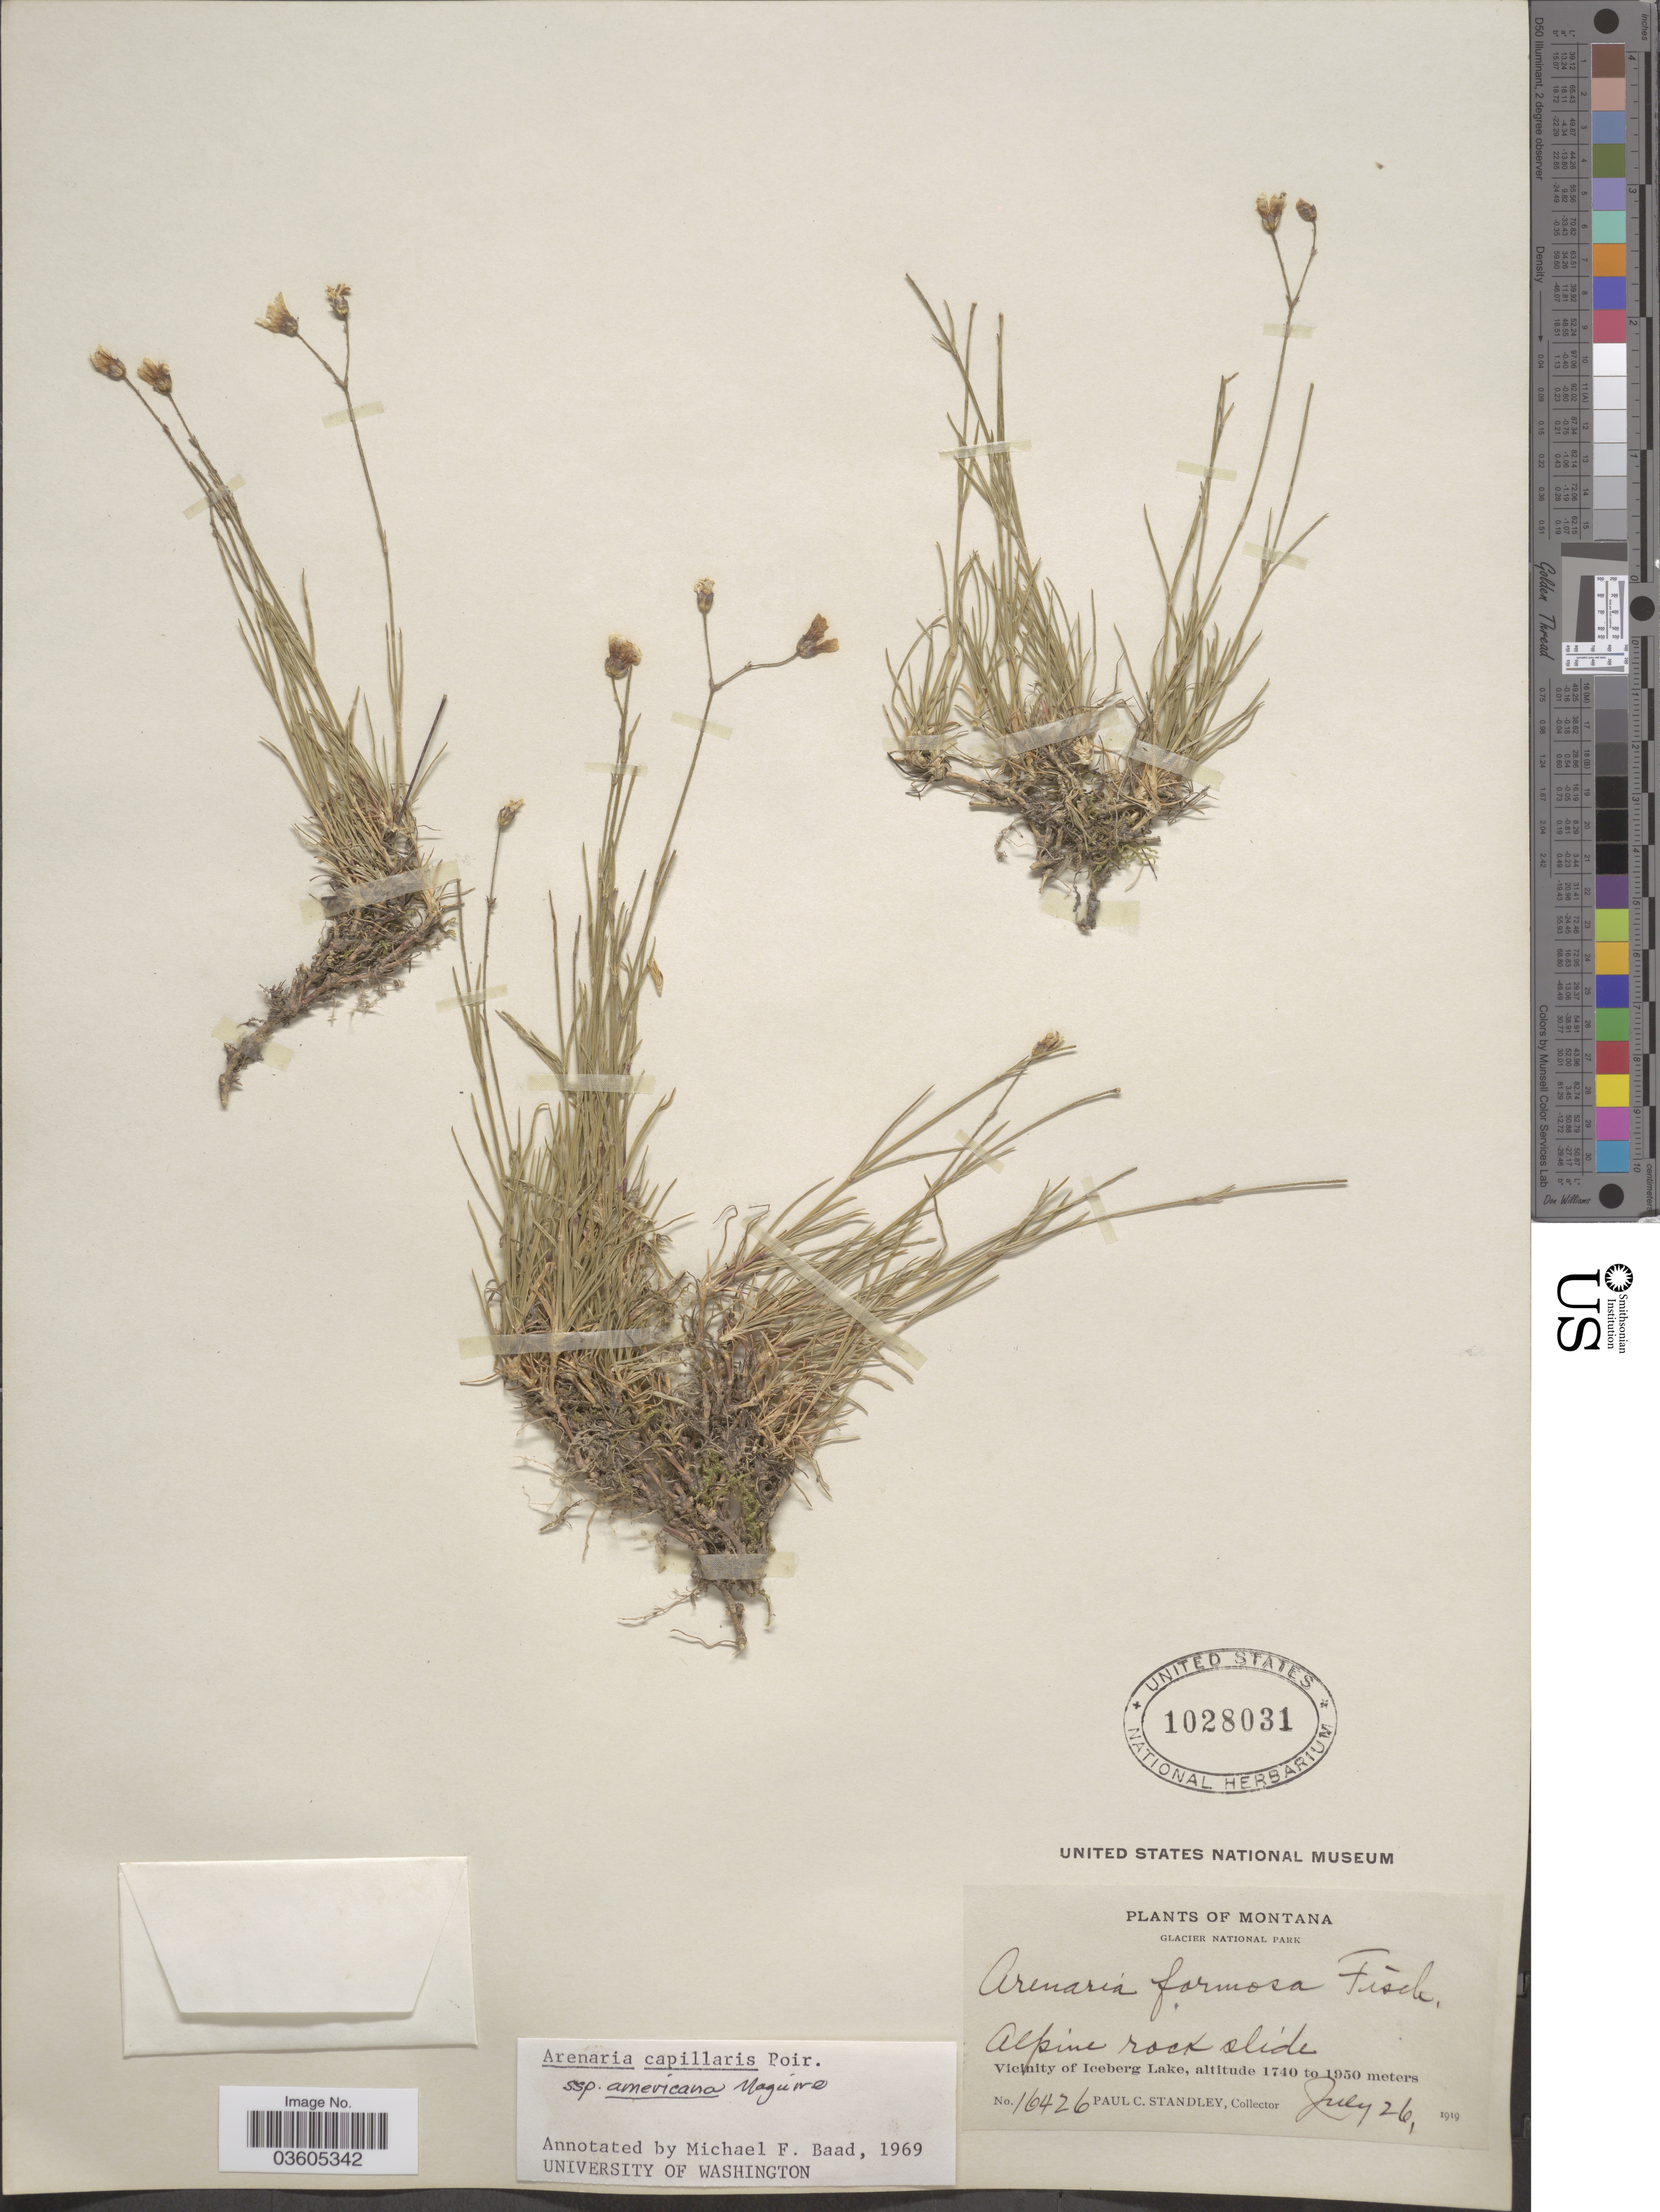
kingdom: Plantae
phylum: Tracheophyta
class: Magnoliopsida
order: Caryophyllales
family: Caryophyllaceae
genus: Eremogone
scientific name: Eremogone capillaris var. americana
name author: (Maguire) R.L. Hartm. & Rabeler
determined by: U.S. National Herbarium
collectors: P. C. Standley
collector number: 16426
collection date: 1919-07-26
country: United States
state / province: Montana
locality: Glacier National Park. Vicinity of Iceberg Lake.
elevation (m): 1740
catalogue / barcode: US 1028031